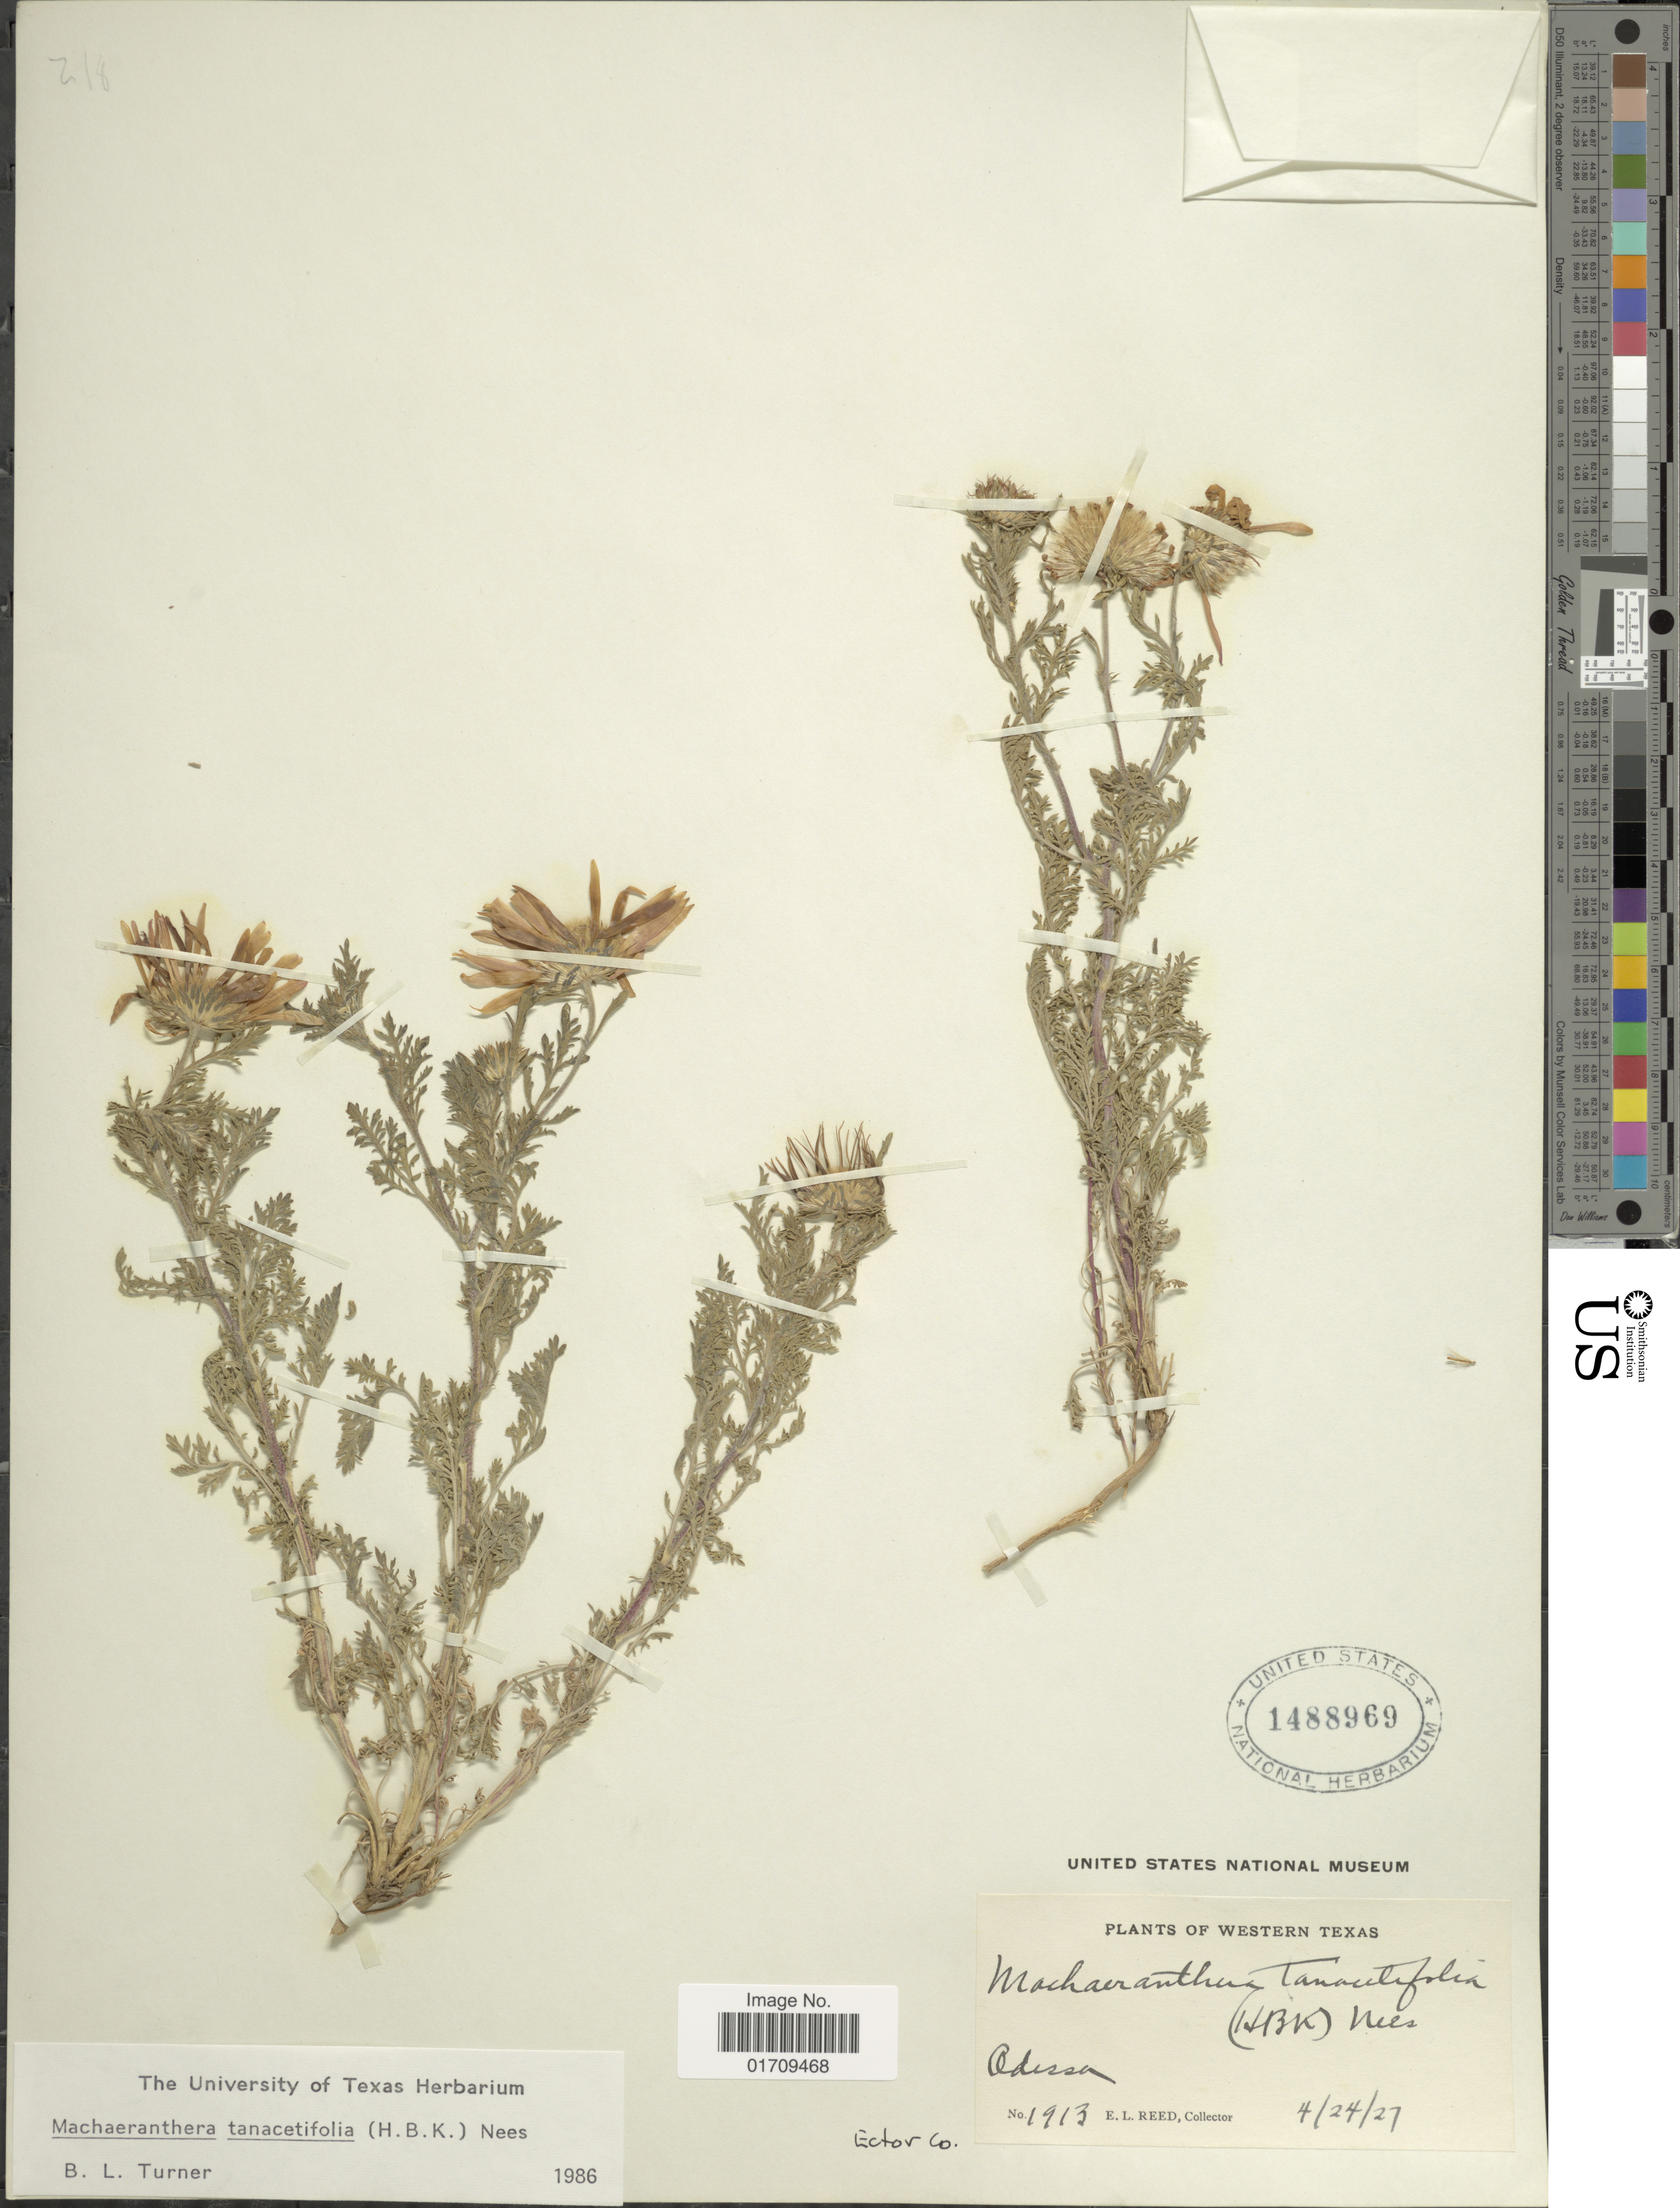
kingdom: Plantae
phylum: Tracheophyta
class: Magnoliopsida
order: Asterales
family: Asteraceae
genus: Machaeranthera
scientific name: Machaeranthera tanacetifolia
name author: (Kunth) Nees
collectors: E. Reed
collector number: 1913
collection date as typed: Transcribed d/m/y: 24/4/27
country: United States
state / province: Texas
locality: Western texas, odessa, Ector Co.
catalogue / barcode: US 1488969